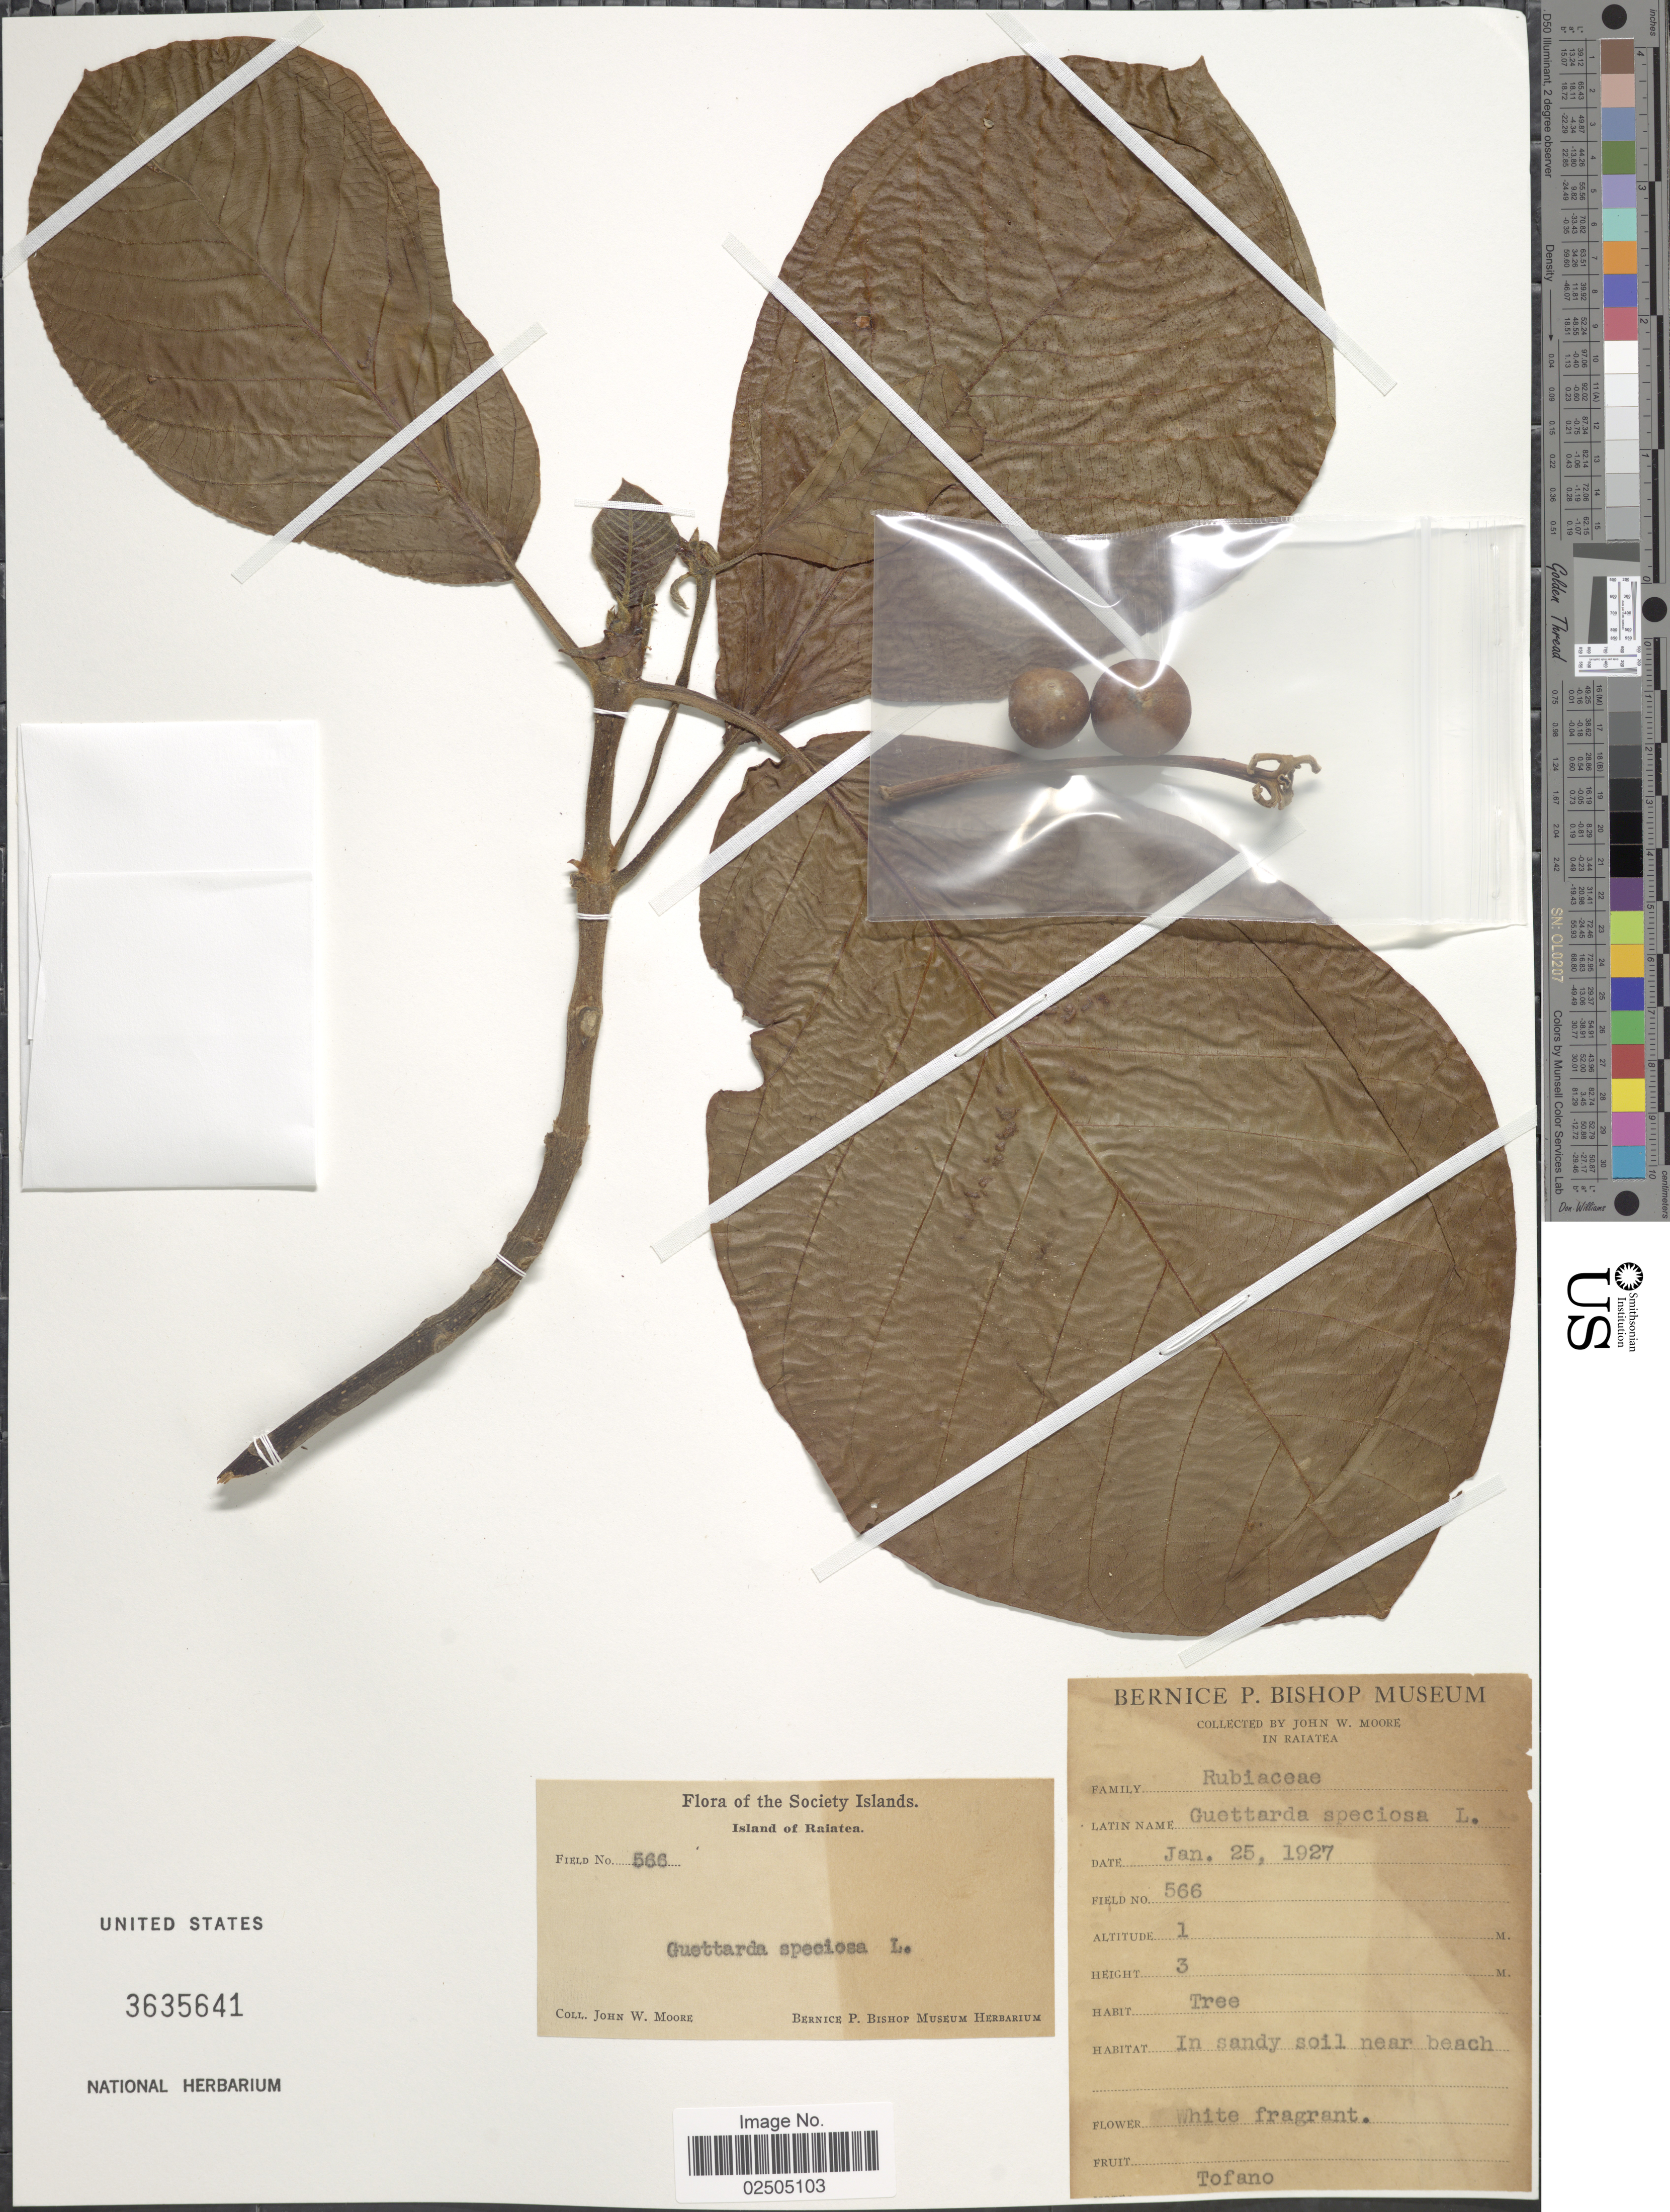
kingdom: Plantae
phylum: Tracheophyta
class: Magnoliopsida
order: Gentianales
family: Rubiaceae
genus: Guettarda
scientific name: Guettarda speciosa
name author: L.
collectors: J. Moore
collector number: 566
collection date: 1927-01-25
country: French Polynesia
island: Raiatea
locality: The Society Islands, Island of Raiatea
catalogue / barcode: US 3635641